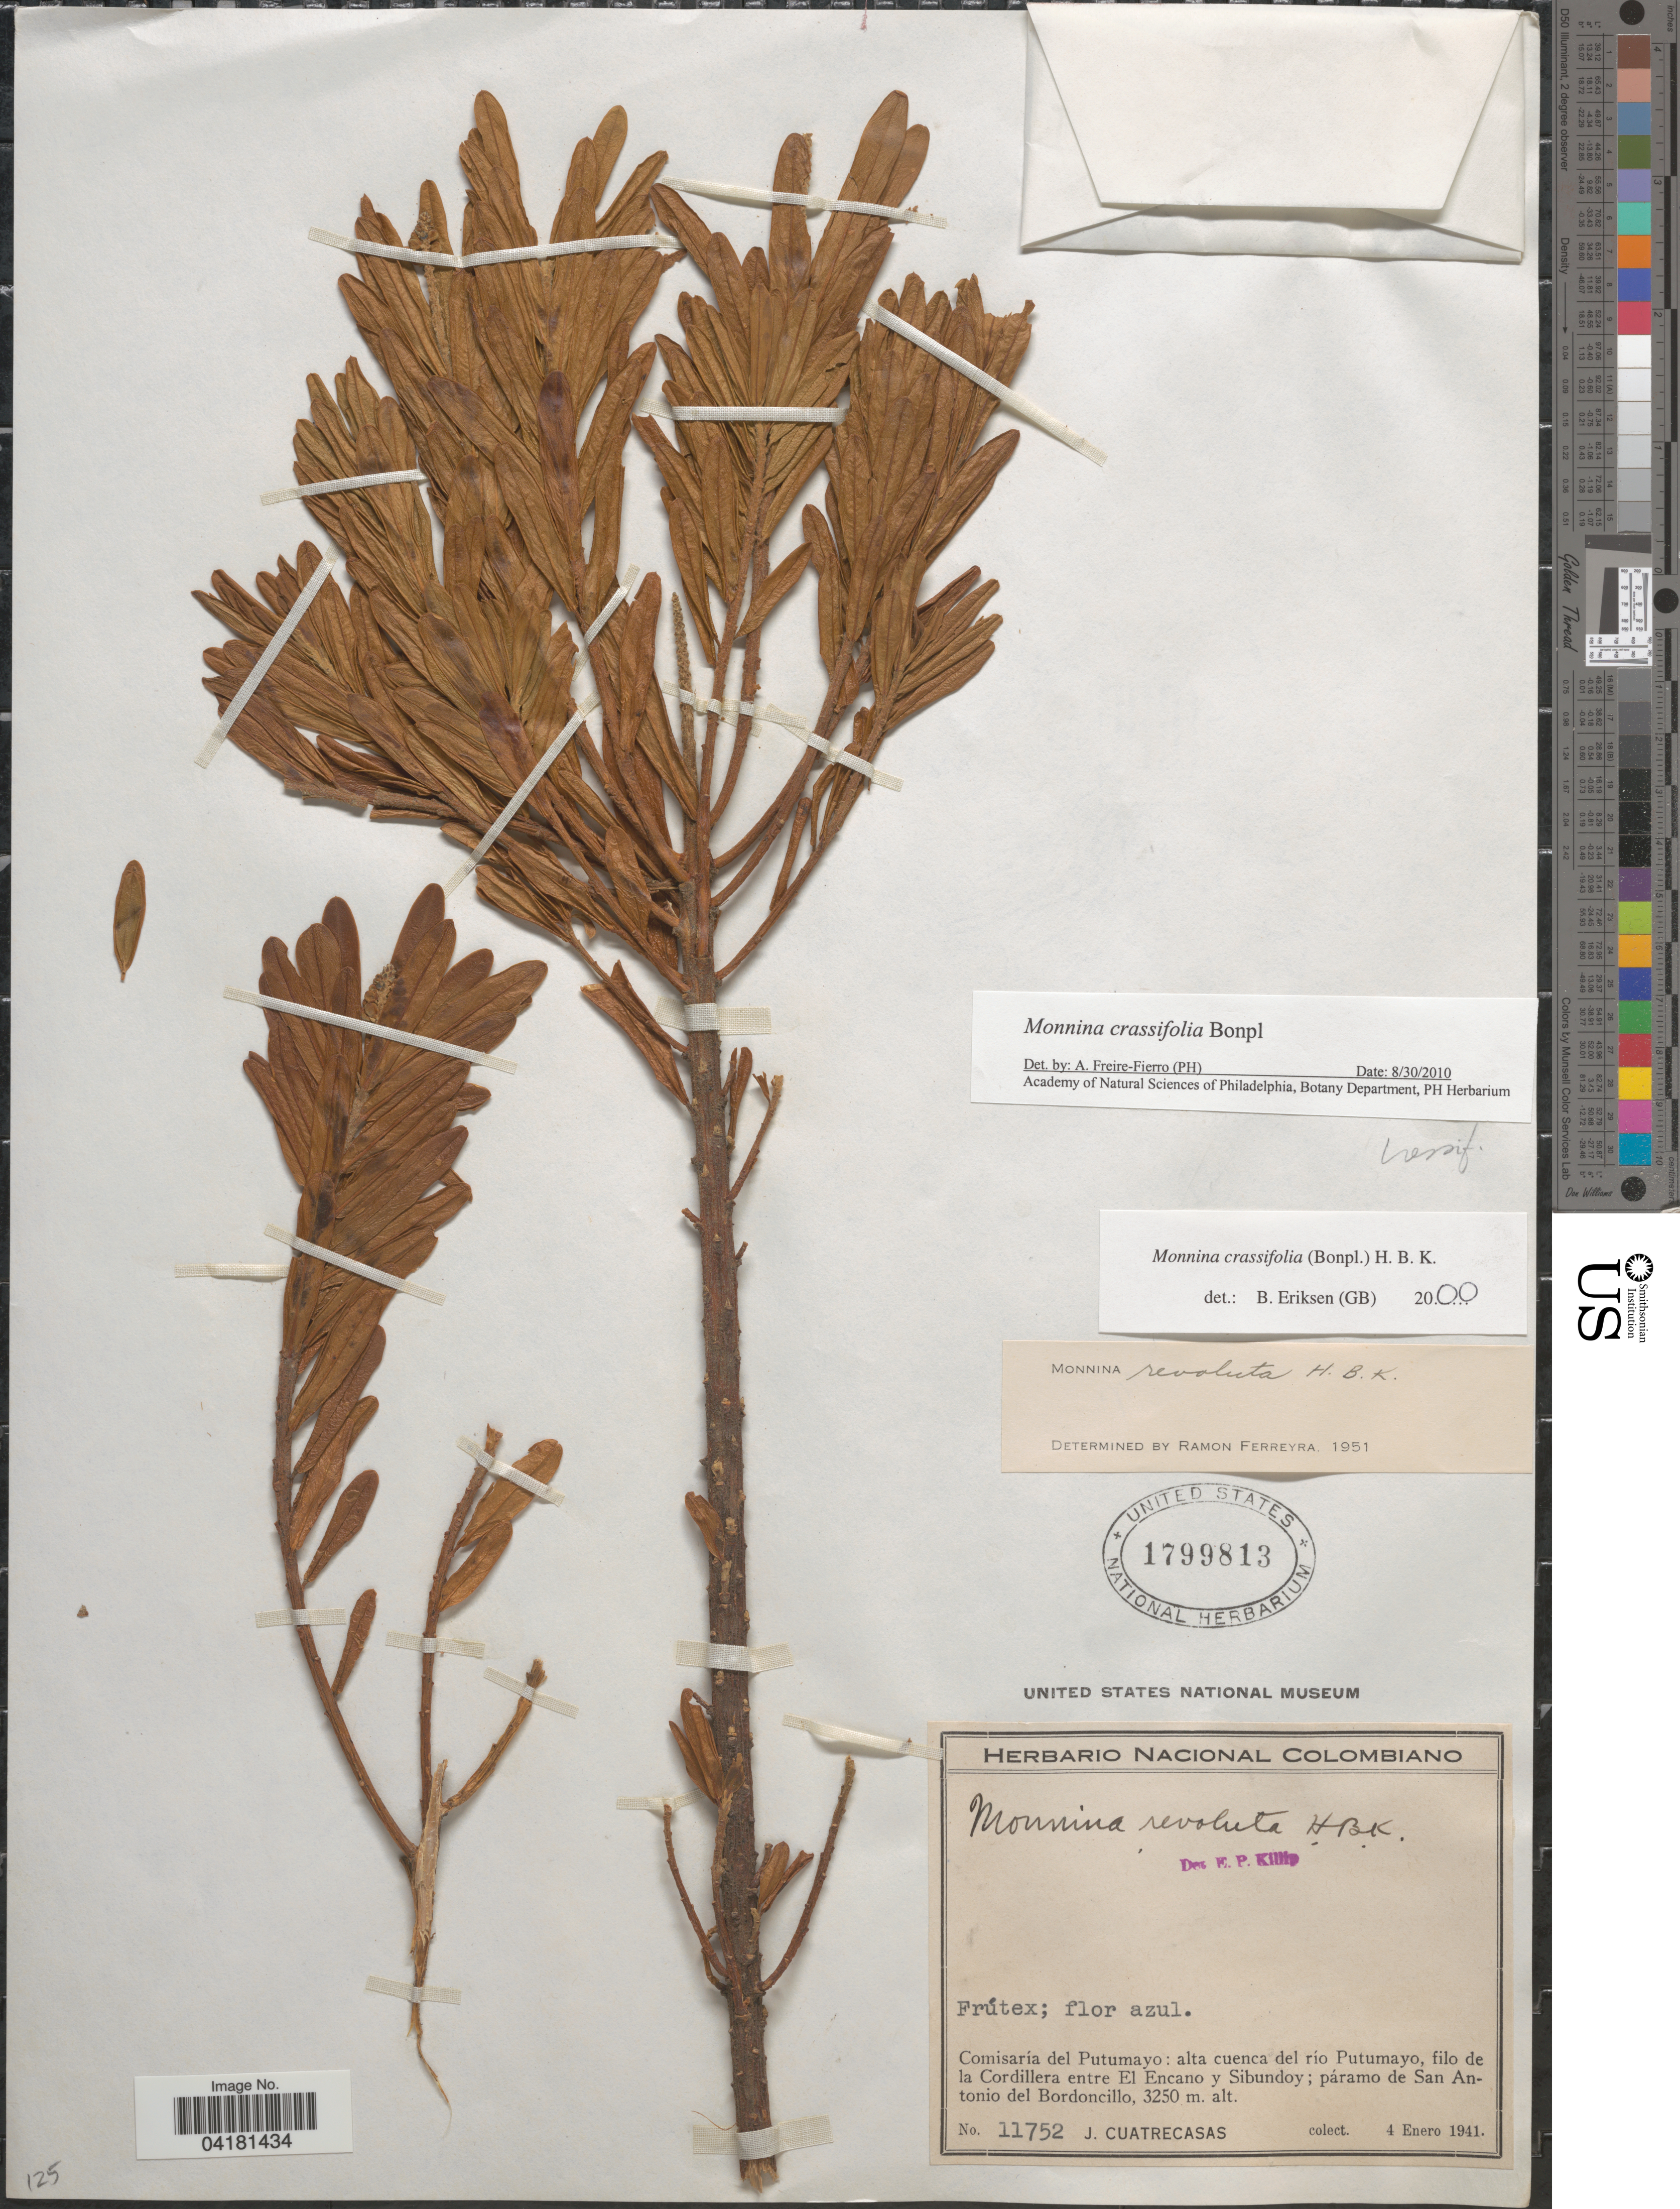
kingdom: Plantae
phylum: Tracheophyta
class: Magnoliopsida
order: Fabales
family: Polygalaceae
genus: Monnina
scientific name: Monnina crassifolia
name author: (Bonpl.) Kunth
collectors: J. Cuatrecasas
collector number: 11752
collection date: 1941-01-04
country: Colombia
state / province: Putumayo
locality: Comisaría del Putumayo: alta cuenca del rio Putumayo, filo de la Cordillera entre El Encano y Sibundoy; páramo de San Antonio del Bordoncillo.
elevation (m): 3250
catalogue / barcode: US 1799813